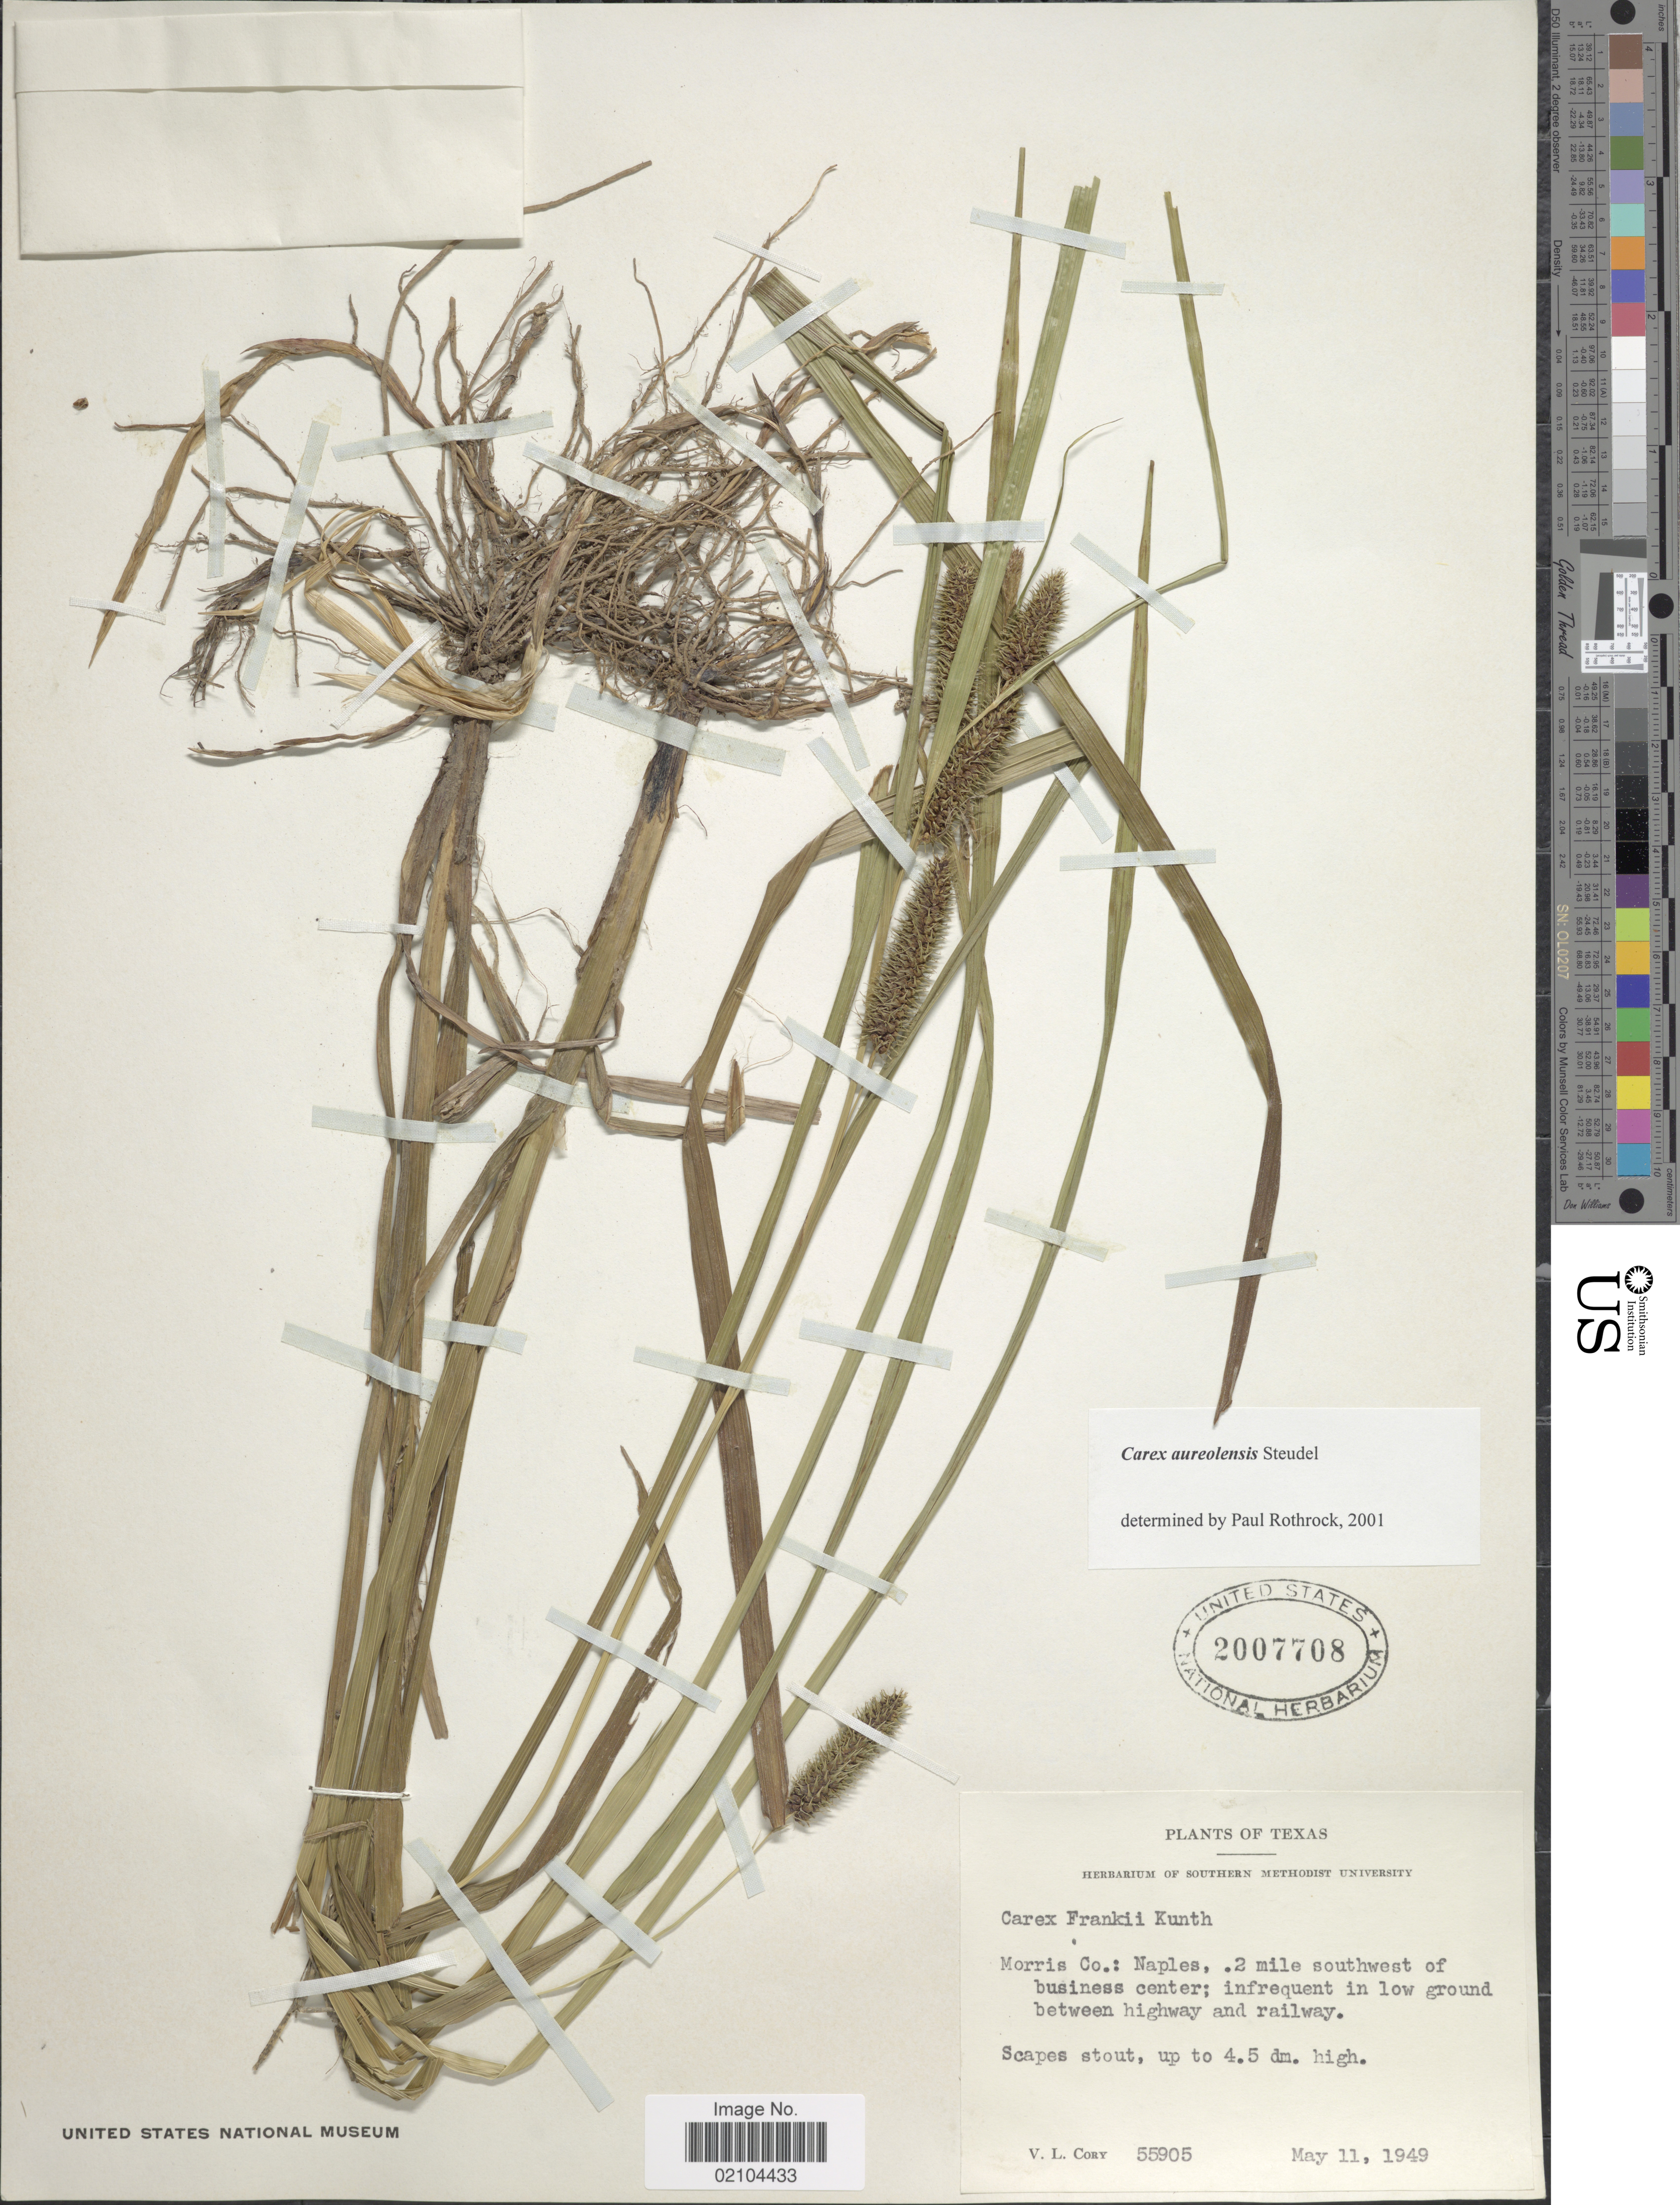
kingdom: Plantae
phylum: Tracheophyta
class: Liliopsida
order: Poales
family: Cyperaceae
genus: Carex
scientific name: Carex aureolensis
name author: Steud.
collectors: V. Cory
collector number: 55905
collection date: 1949-05-11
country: United States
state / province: Texas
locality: Morris Co.: Naples, .2 mile southwest of business center; infrequent in low ground between highway and railway.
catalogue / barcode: US 2007708